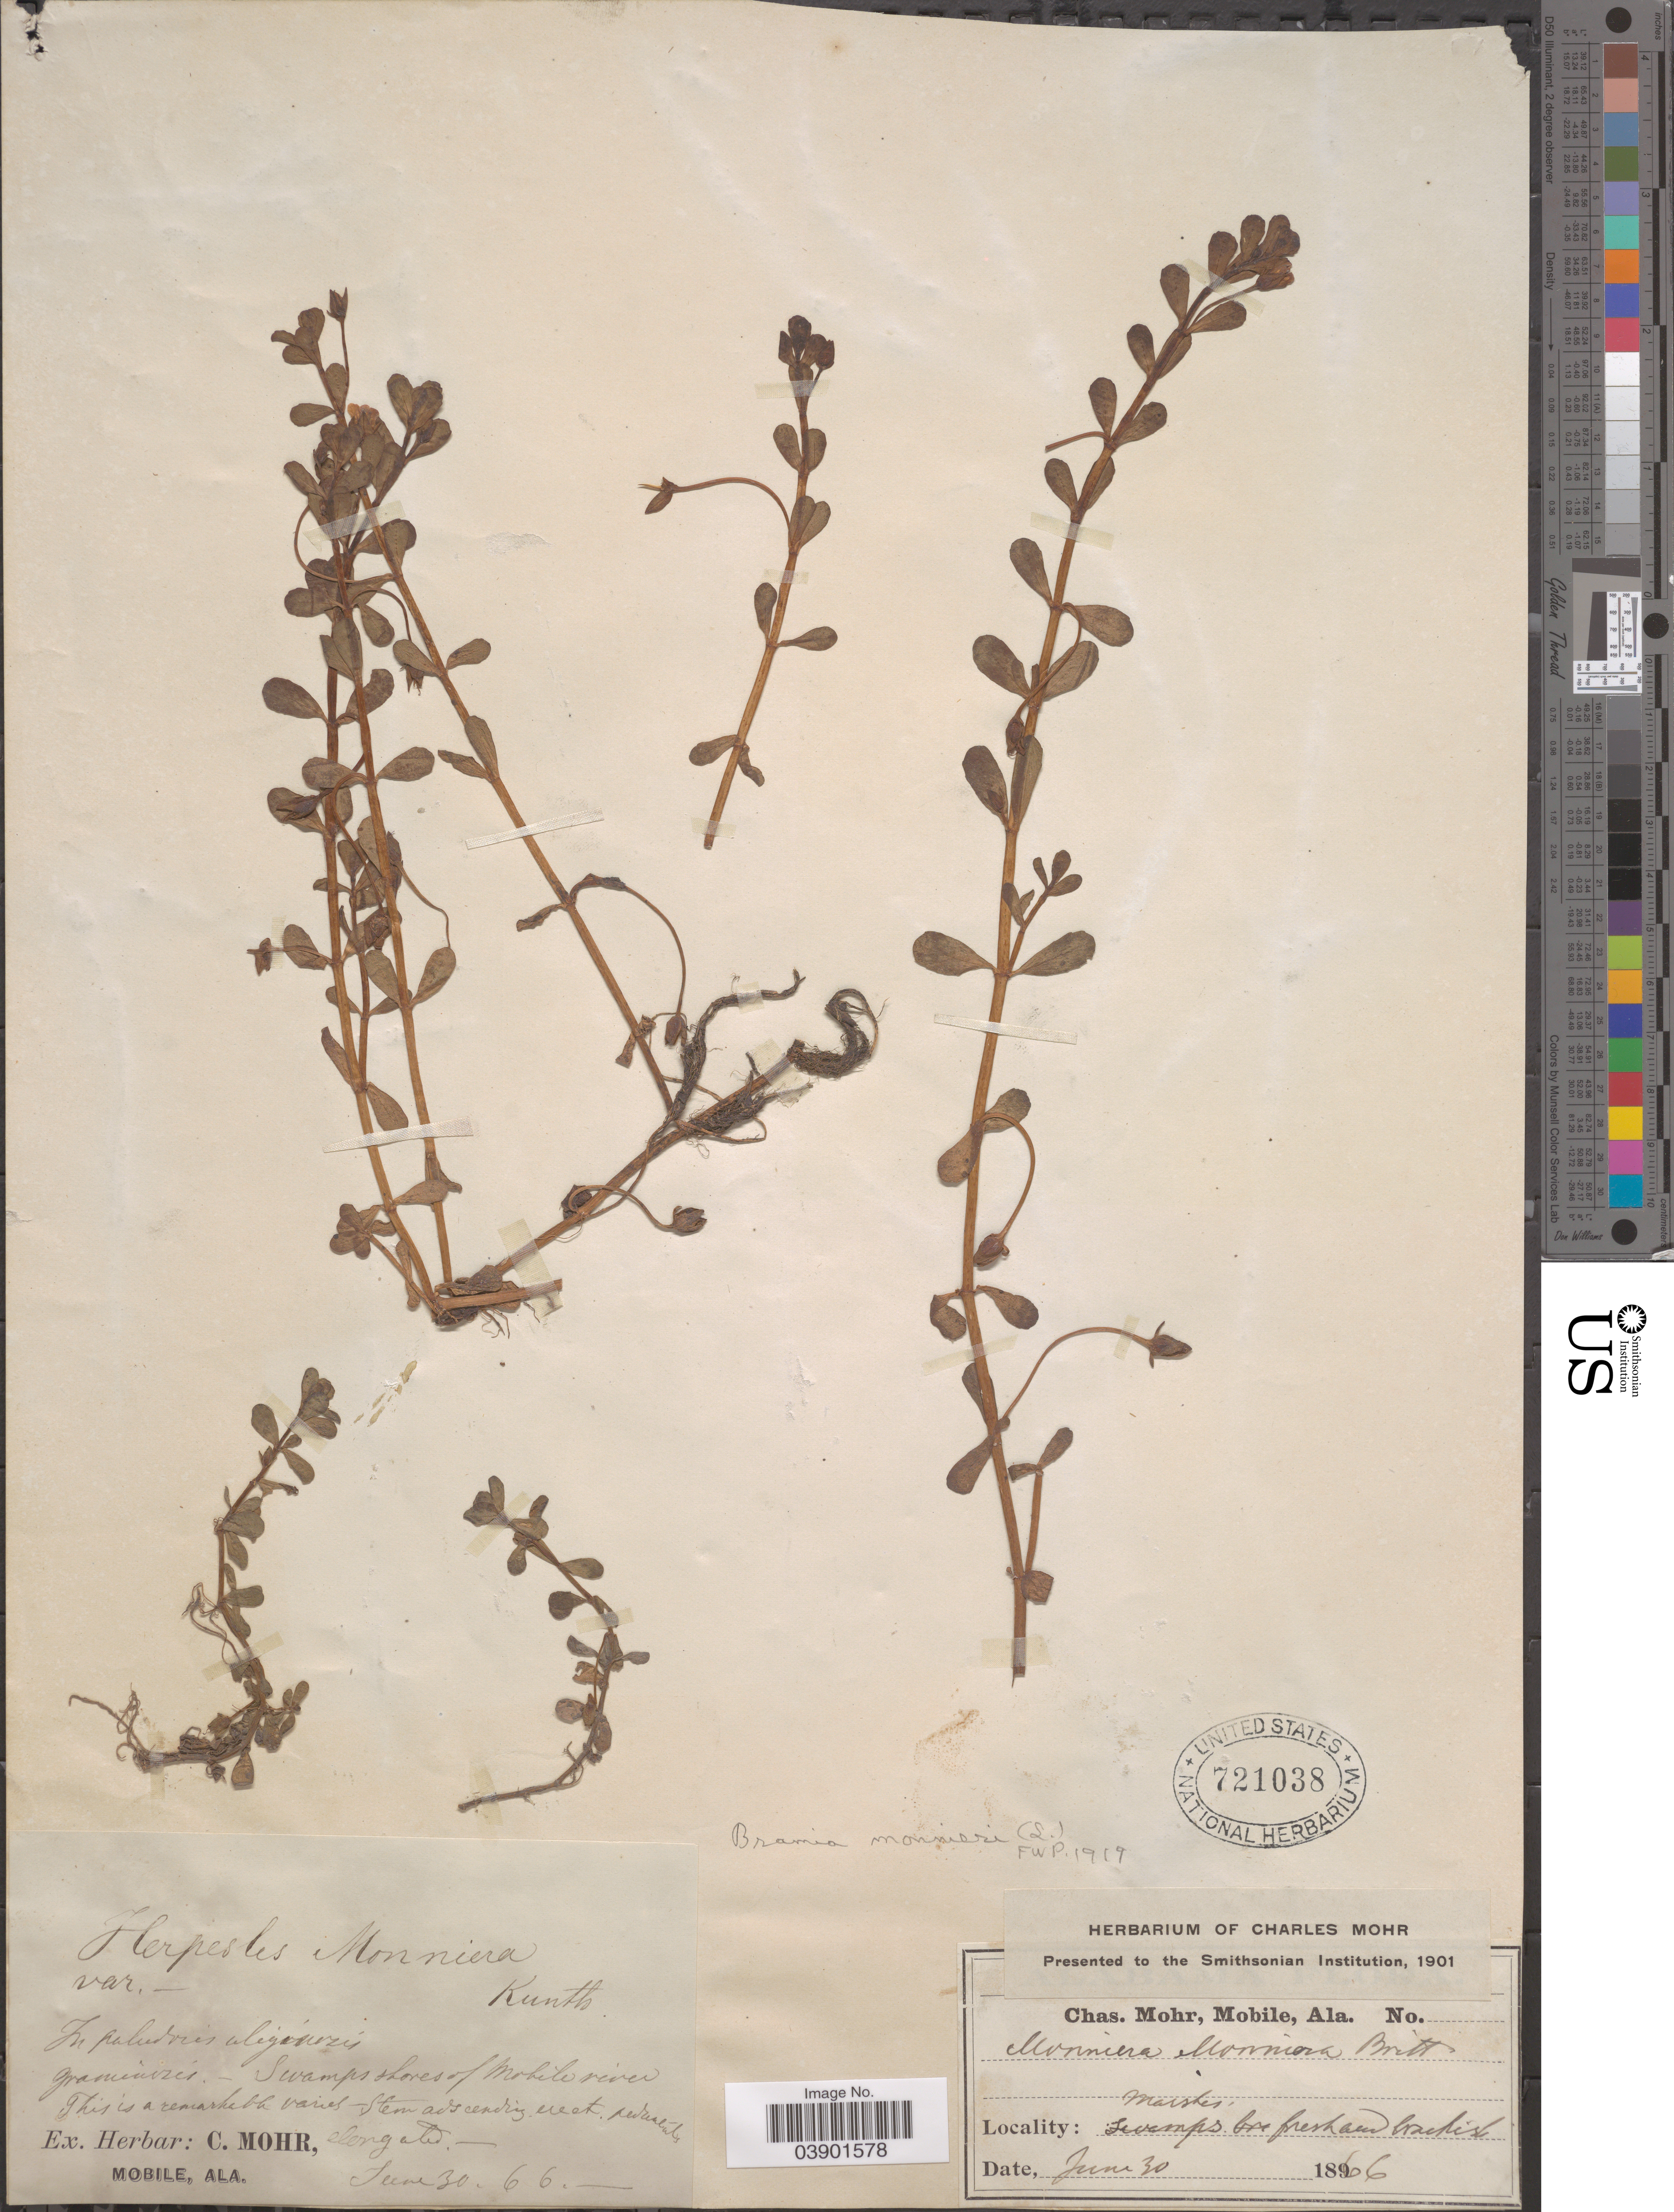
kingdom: Plantae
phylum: Tracheophyta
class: Magnoliopsida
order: Lamiales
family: Plantaginaceae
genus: Bacopa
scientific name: Bacopa monnieri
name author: (L.) Pennell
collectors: Mohr, C. T. (herbarium)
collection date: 1866-06-30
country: United States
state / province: Alabama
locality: Swamps shores of Mobile river.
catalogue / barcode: US 721038